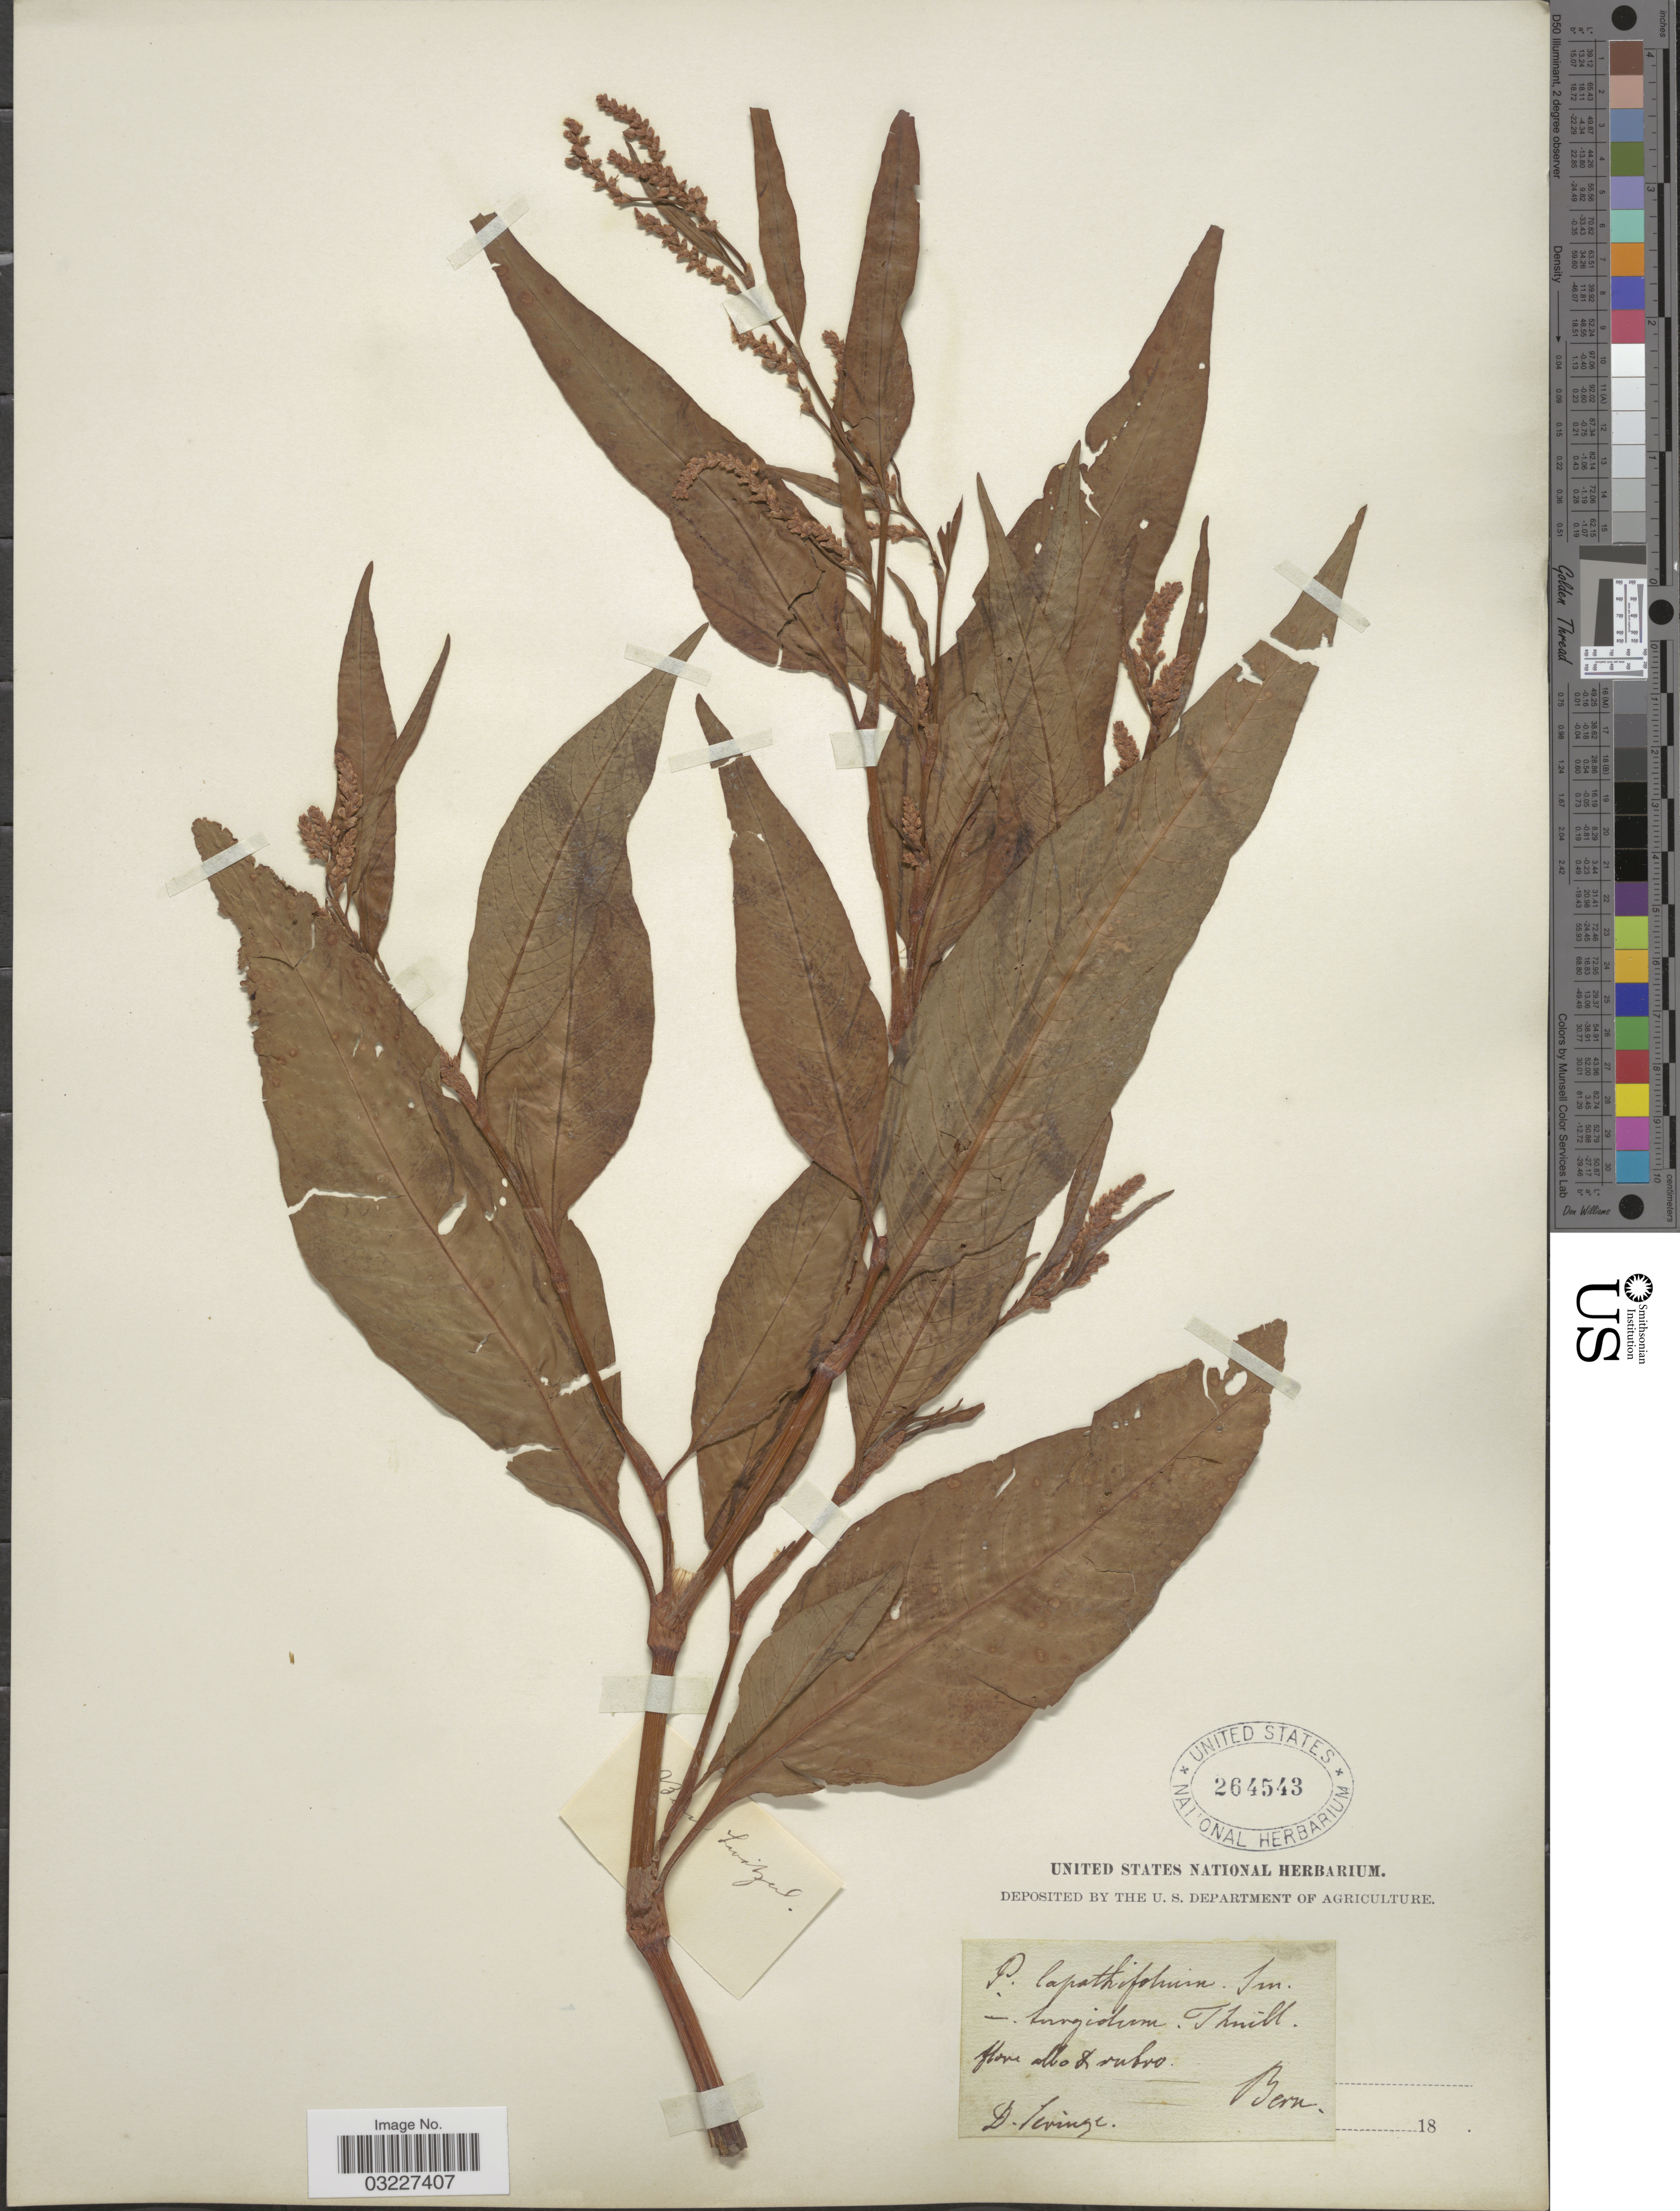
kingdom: Plantae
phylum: Tracheophyta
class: Magnoliopsida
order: Caryophyllales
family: Polygonaceae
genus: Polygonum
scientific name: Polygonum lapathifolium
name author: L.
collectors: D. Seringe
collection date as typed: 18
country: Switzerland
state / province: Bern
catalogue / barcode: US 264543